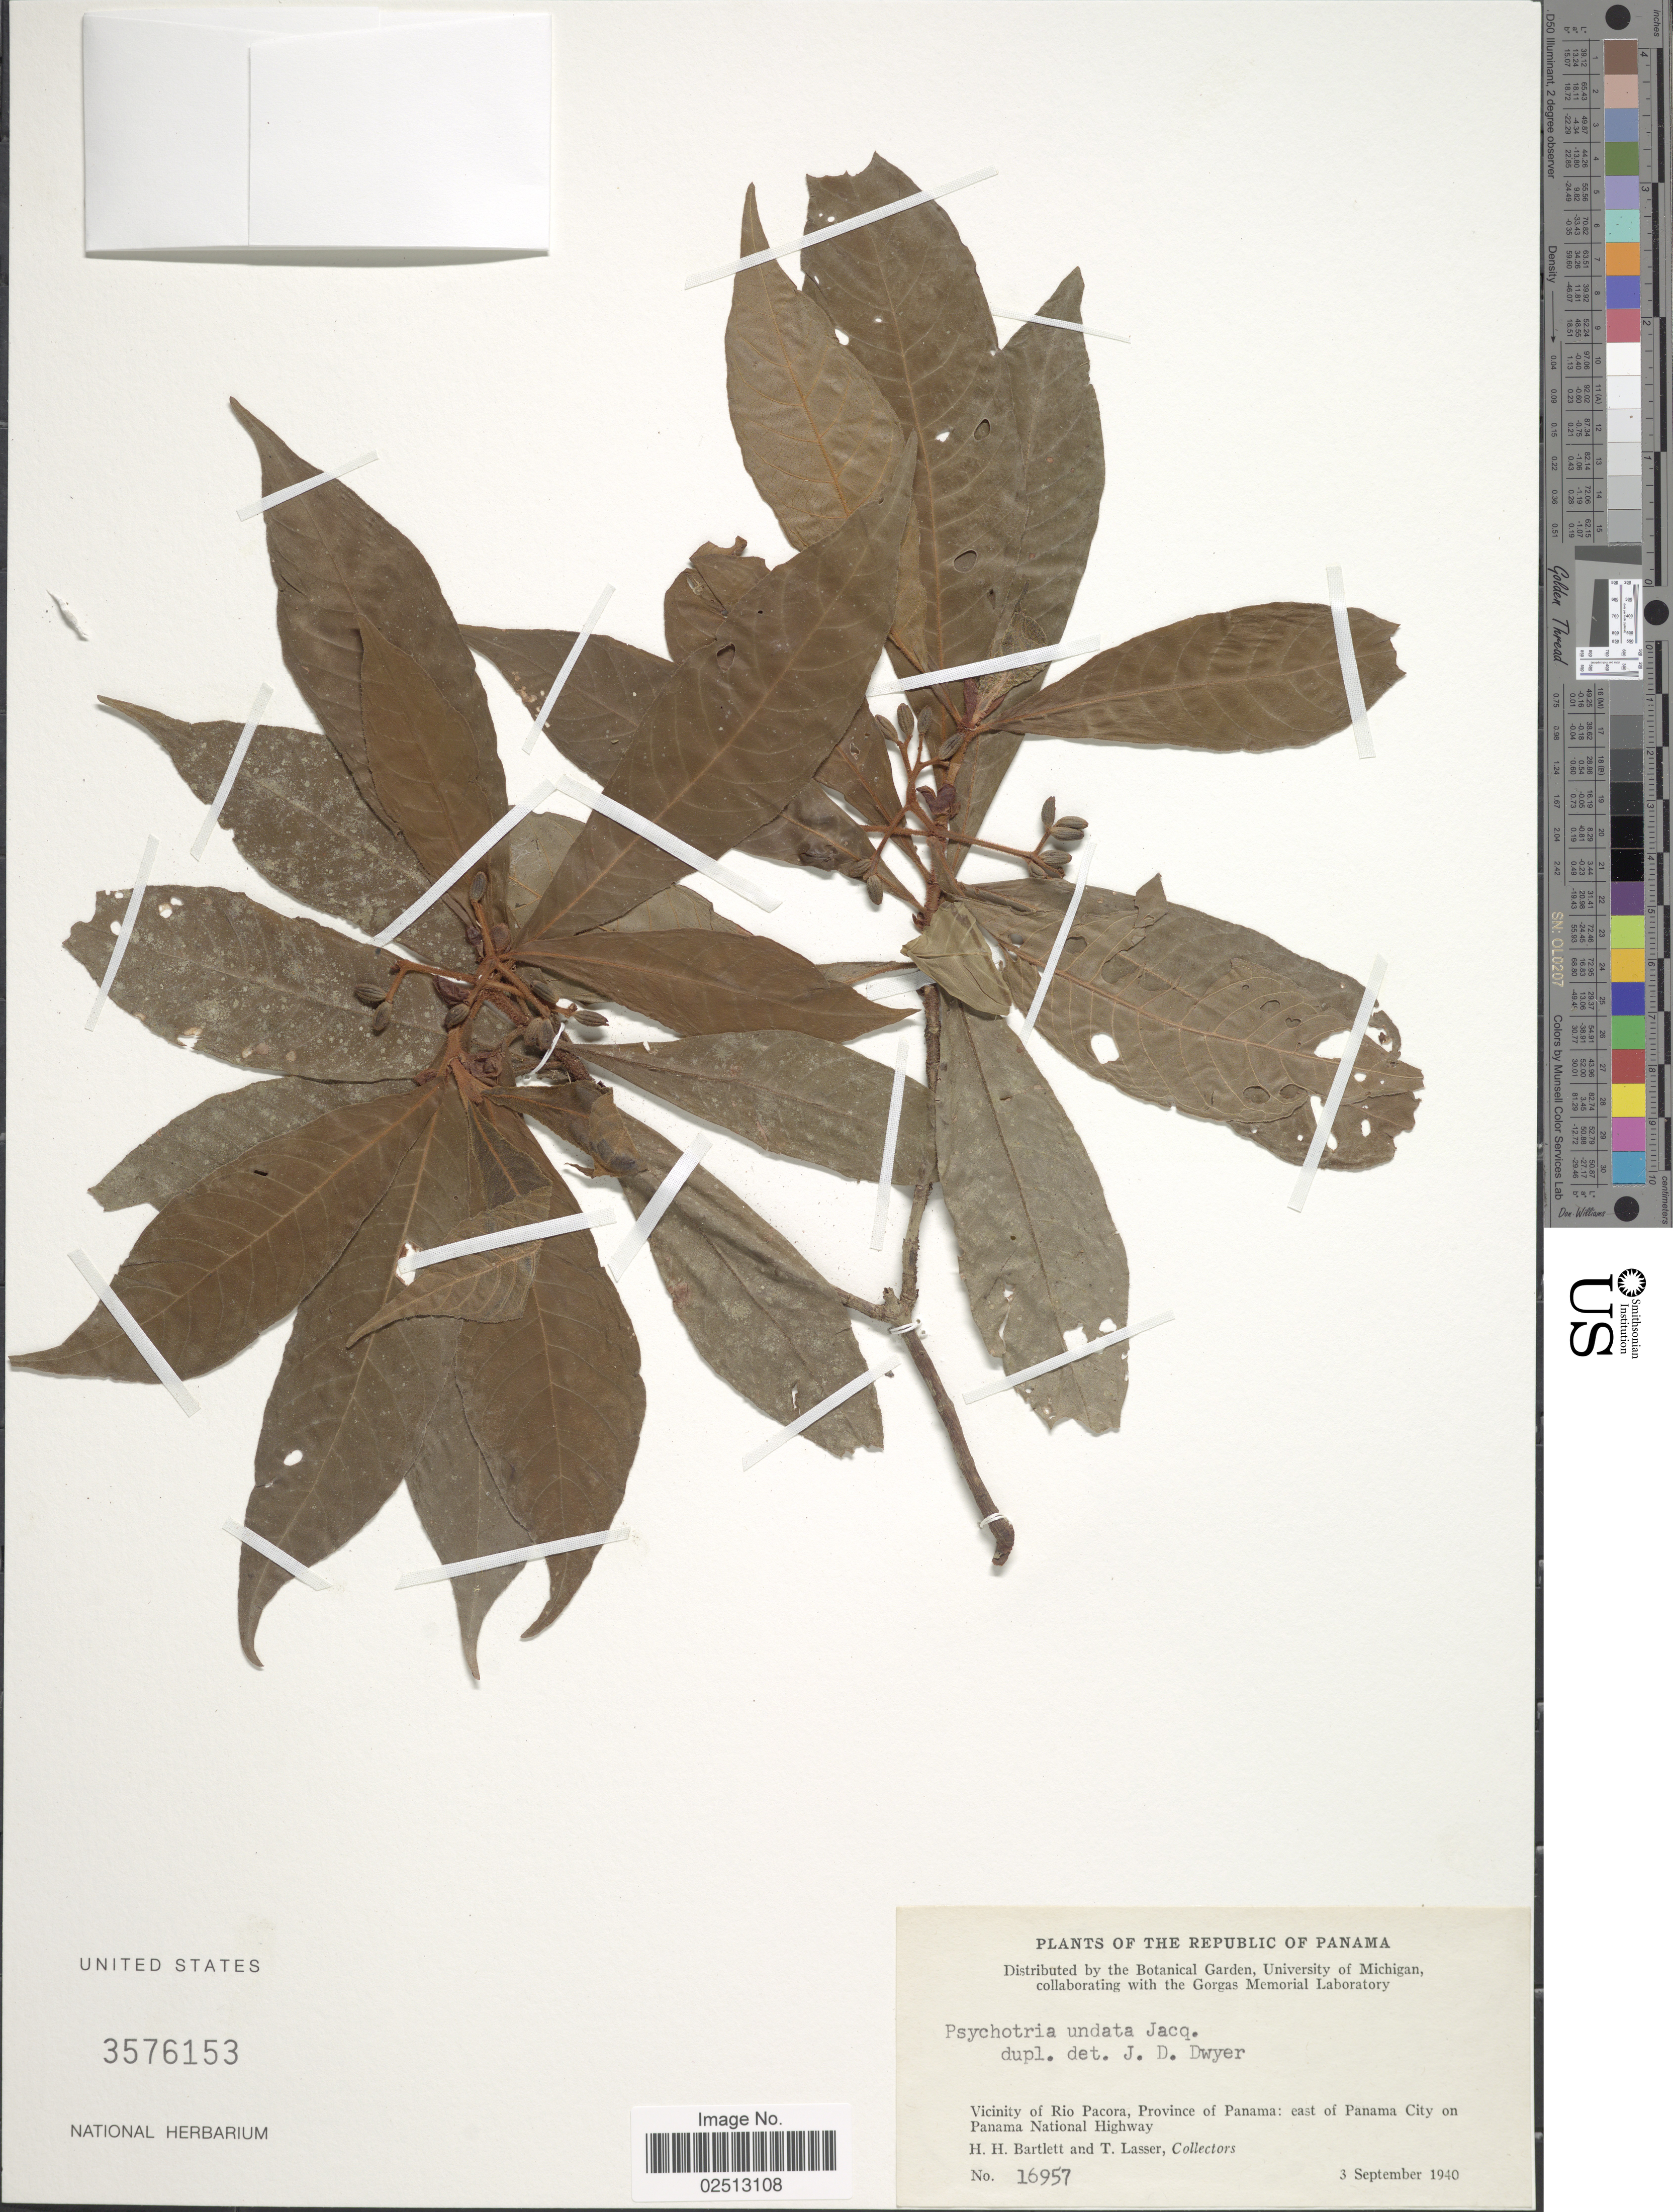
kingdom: Plantae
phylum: Tracheophyta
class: Magnoliopsida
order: Gentianales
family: Rubiaceae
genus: Psychotria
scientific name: Psychotria undata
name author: Jacq.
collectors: H. H. Bartlett & T. Lasser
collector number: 16957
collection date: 1940-09-03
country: Panama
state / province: Panamá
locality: Vicinity of Rio Pacora, Province of Panama: east of Panama City on Panama National Highway. Republic of Panama.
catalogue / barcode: US 3576153